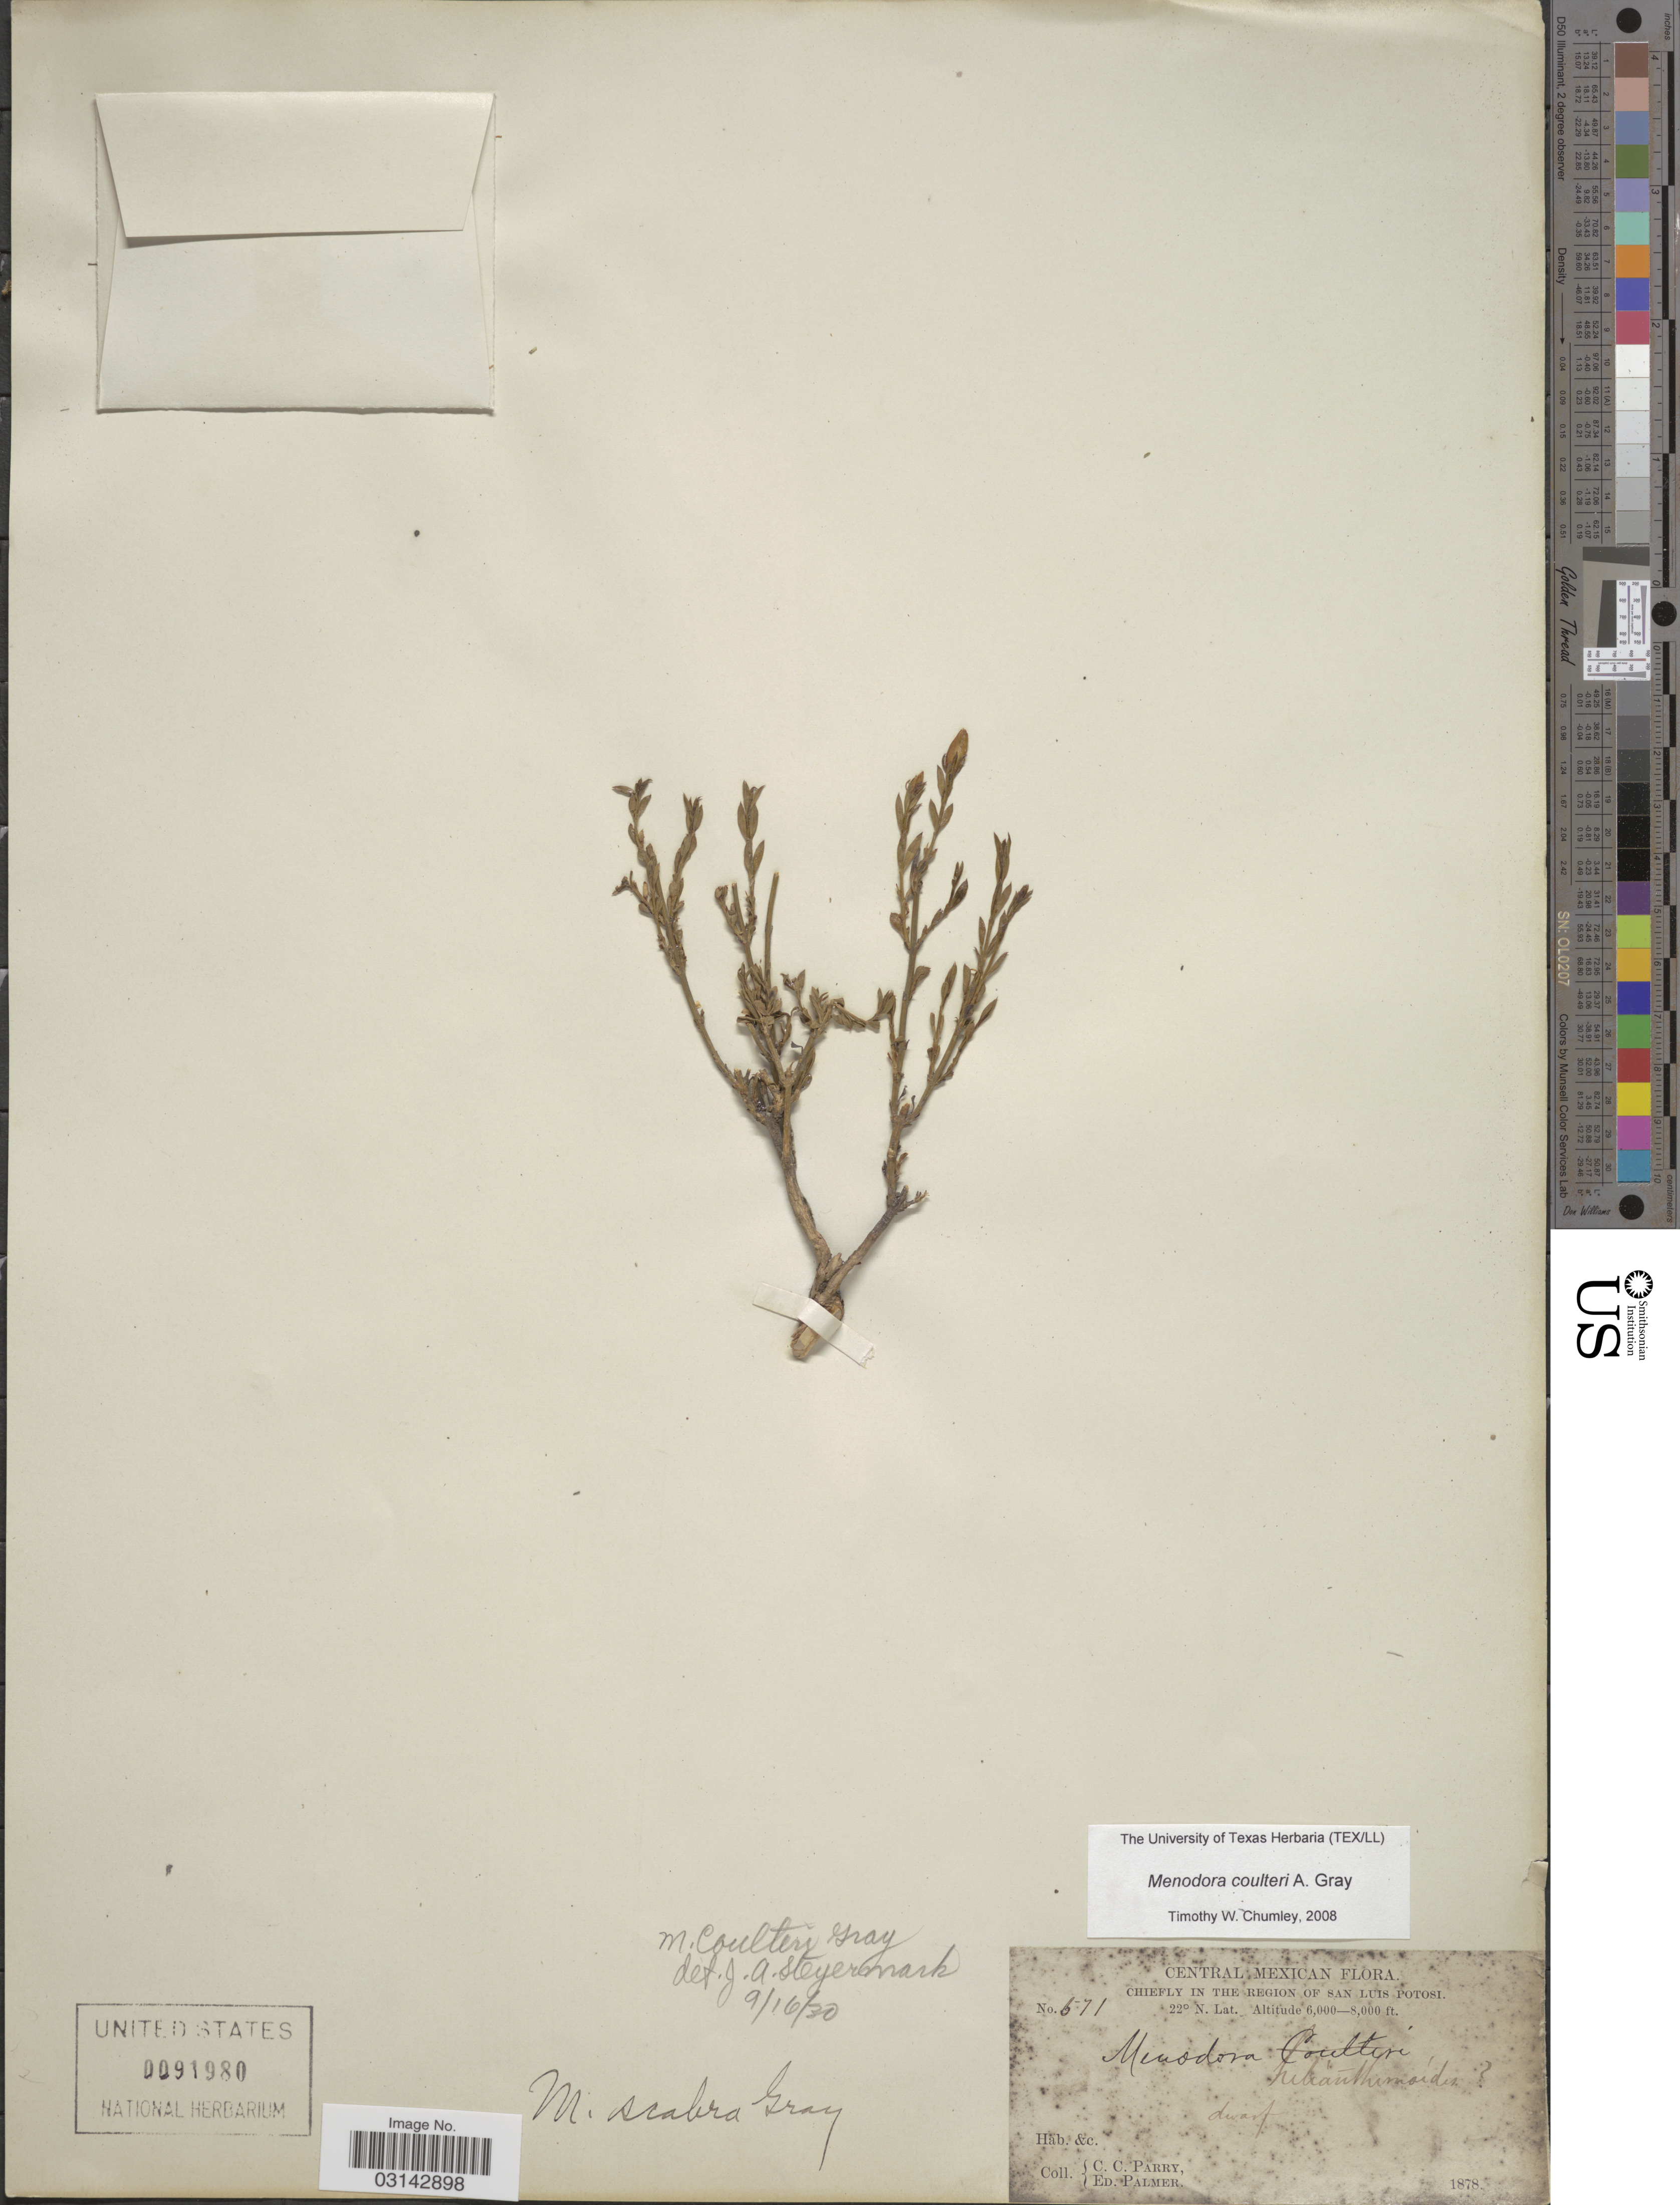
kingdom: Plantae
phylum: Tracheophyta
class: Magnoliopsida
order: Lamiales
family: Oleaceae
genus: Menodora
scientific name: Menodora coulteri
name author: A. Gray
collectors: C. C. Perry & E. Palmer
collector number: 671*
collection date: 1878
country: Mexico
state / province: San Luis Potosí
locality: Central Mexican. Chiefly in the Region of San Luis Potosi.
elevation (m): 1829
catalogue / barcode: US 91980